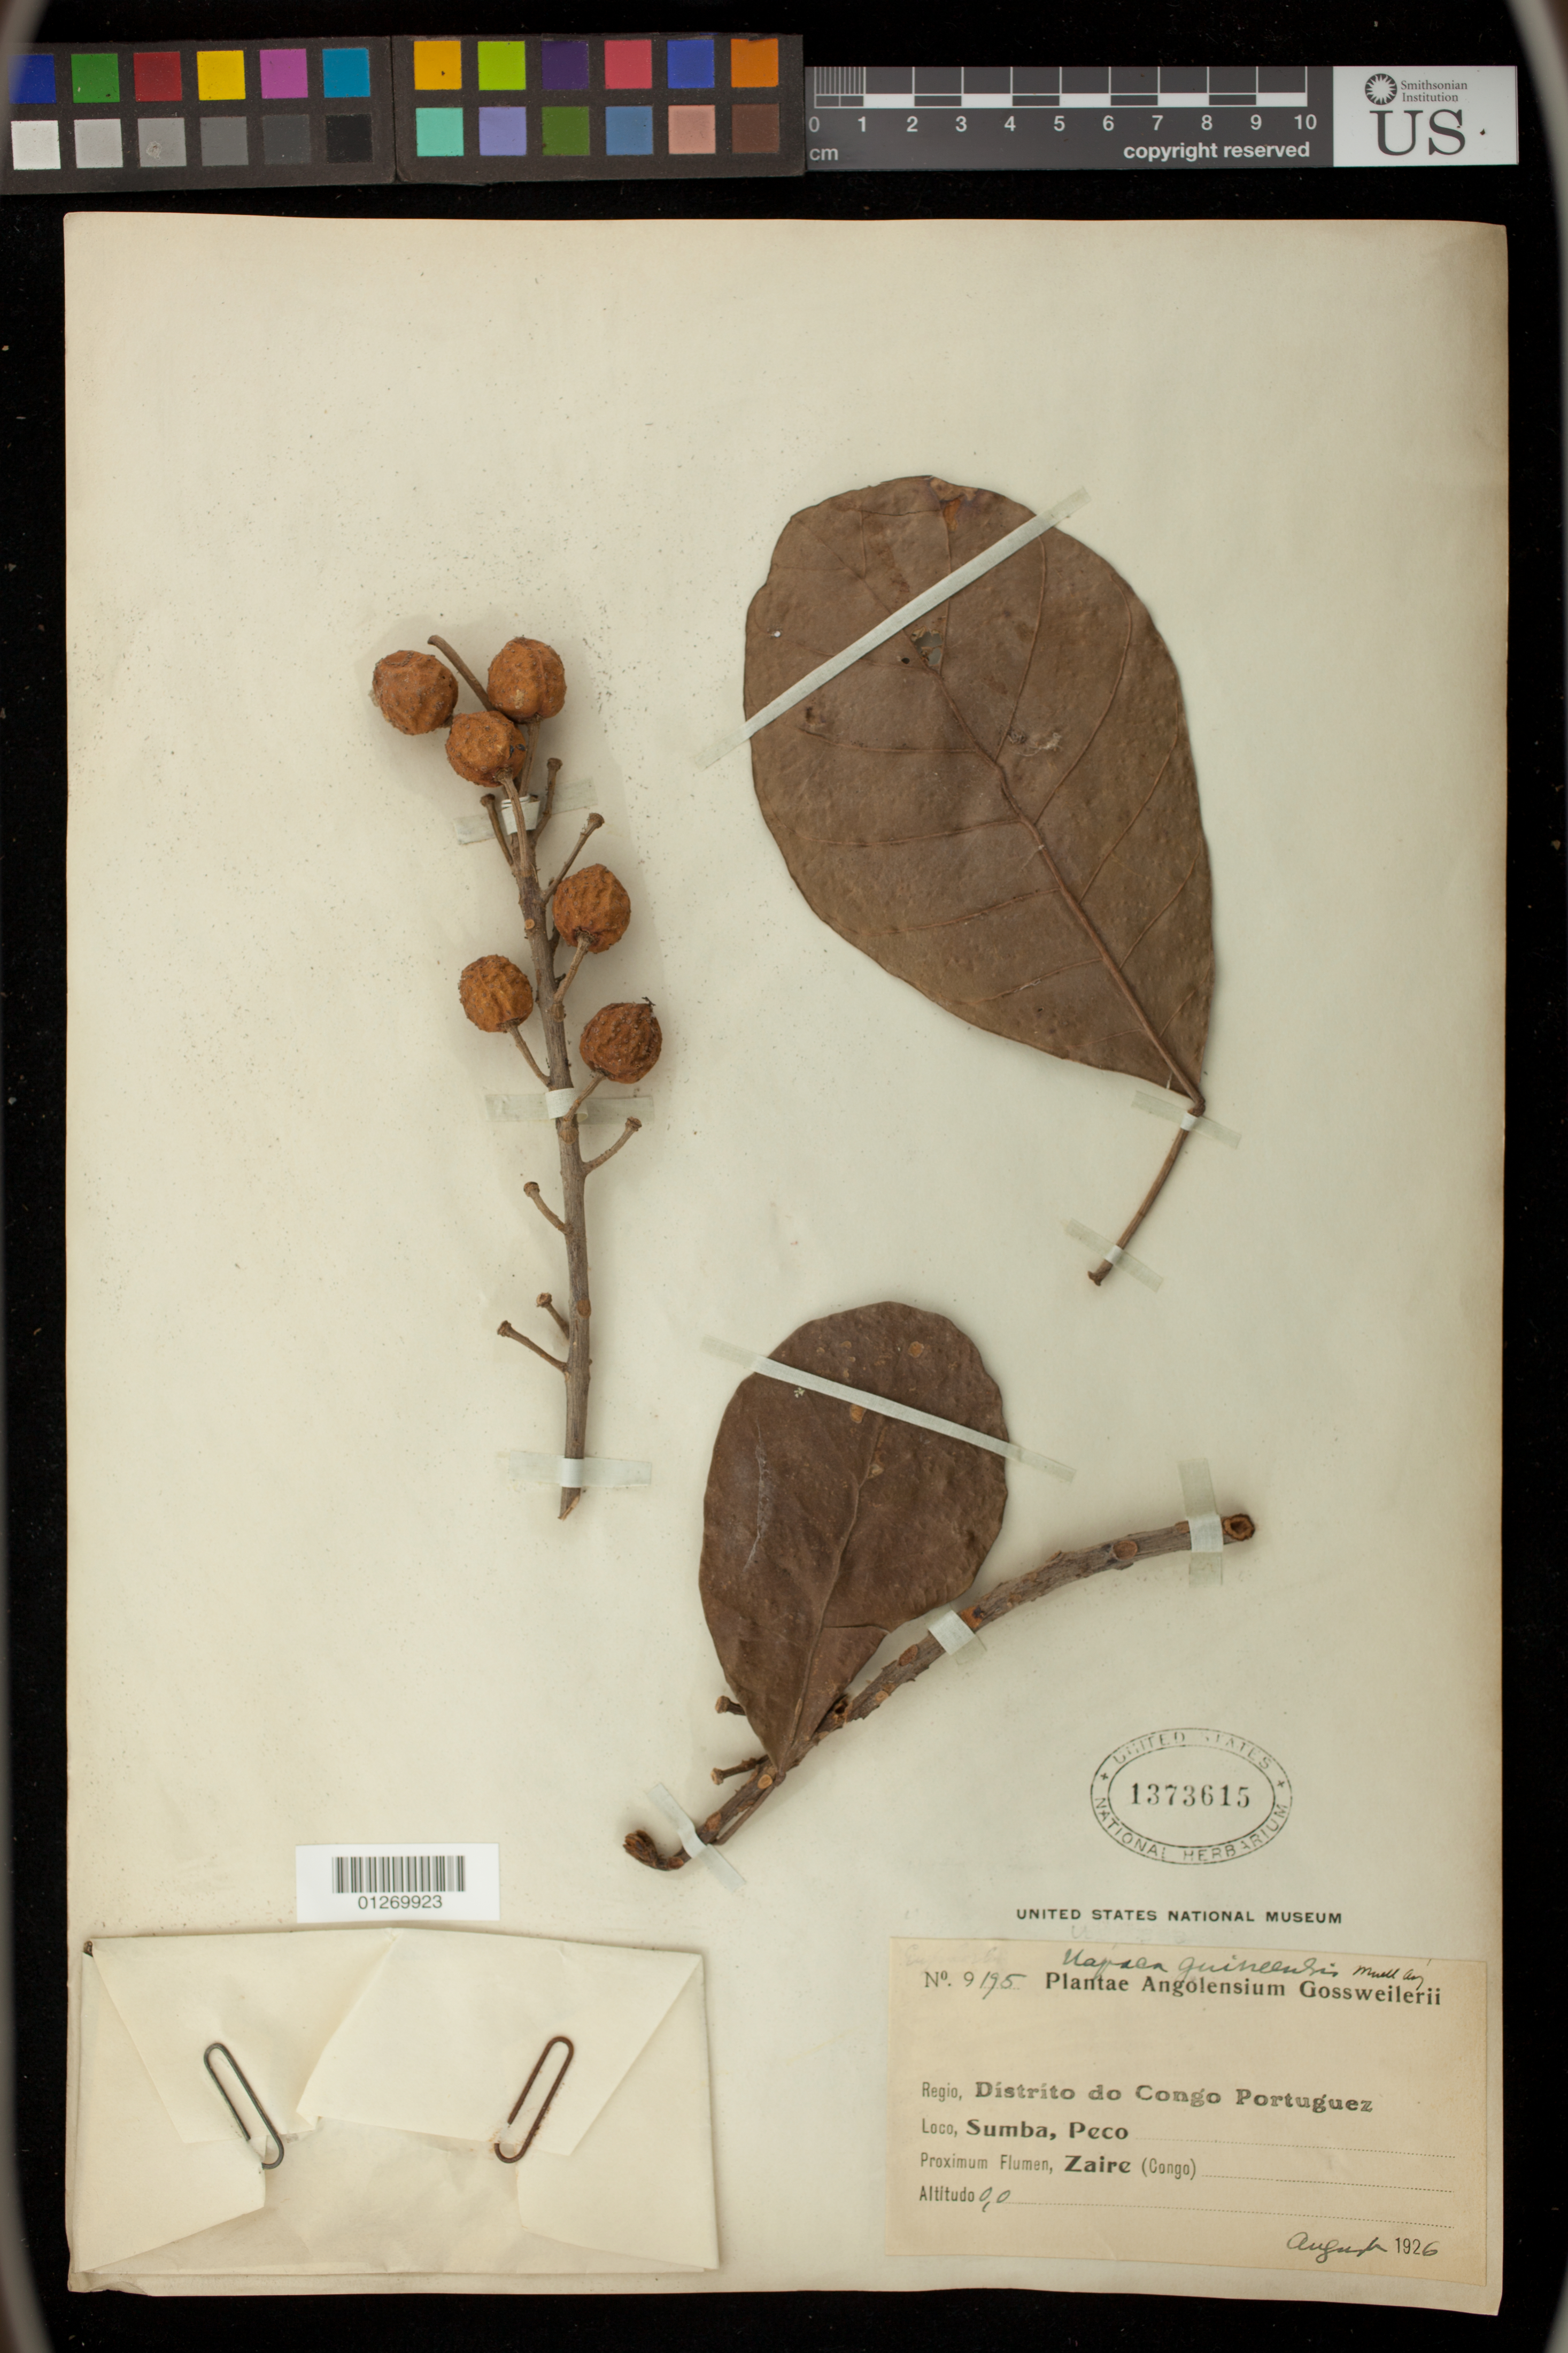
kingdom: Plantae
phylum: Tracheophyta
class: Magnoliopsida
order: Malpighiales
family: Phyllanthaceae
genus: Uapaca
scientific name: Uapaca guineensis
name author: Müll. Arg.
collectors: -. Gossweiler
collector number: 9195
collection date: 1926-08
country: Congo, Democratic Republic of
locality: Distrito do Congo Portuguez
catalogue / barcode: US 1373615